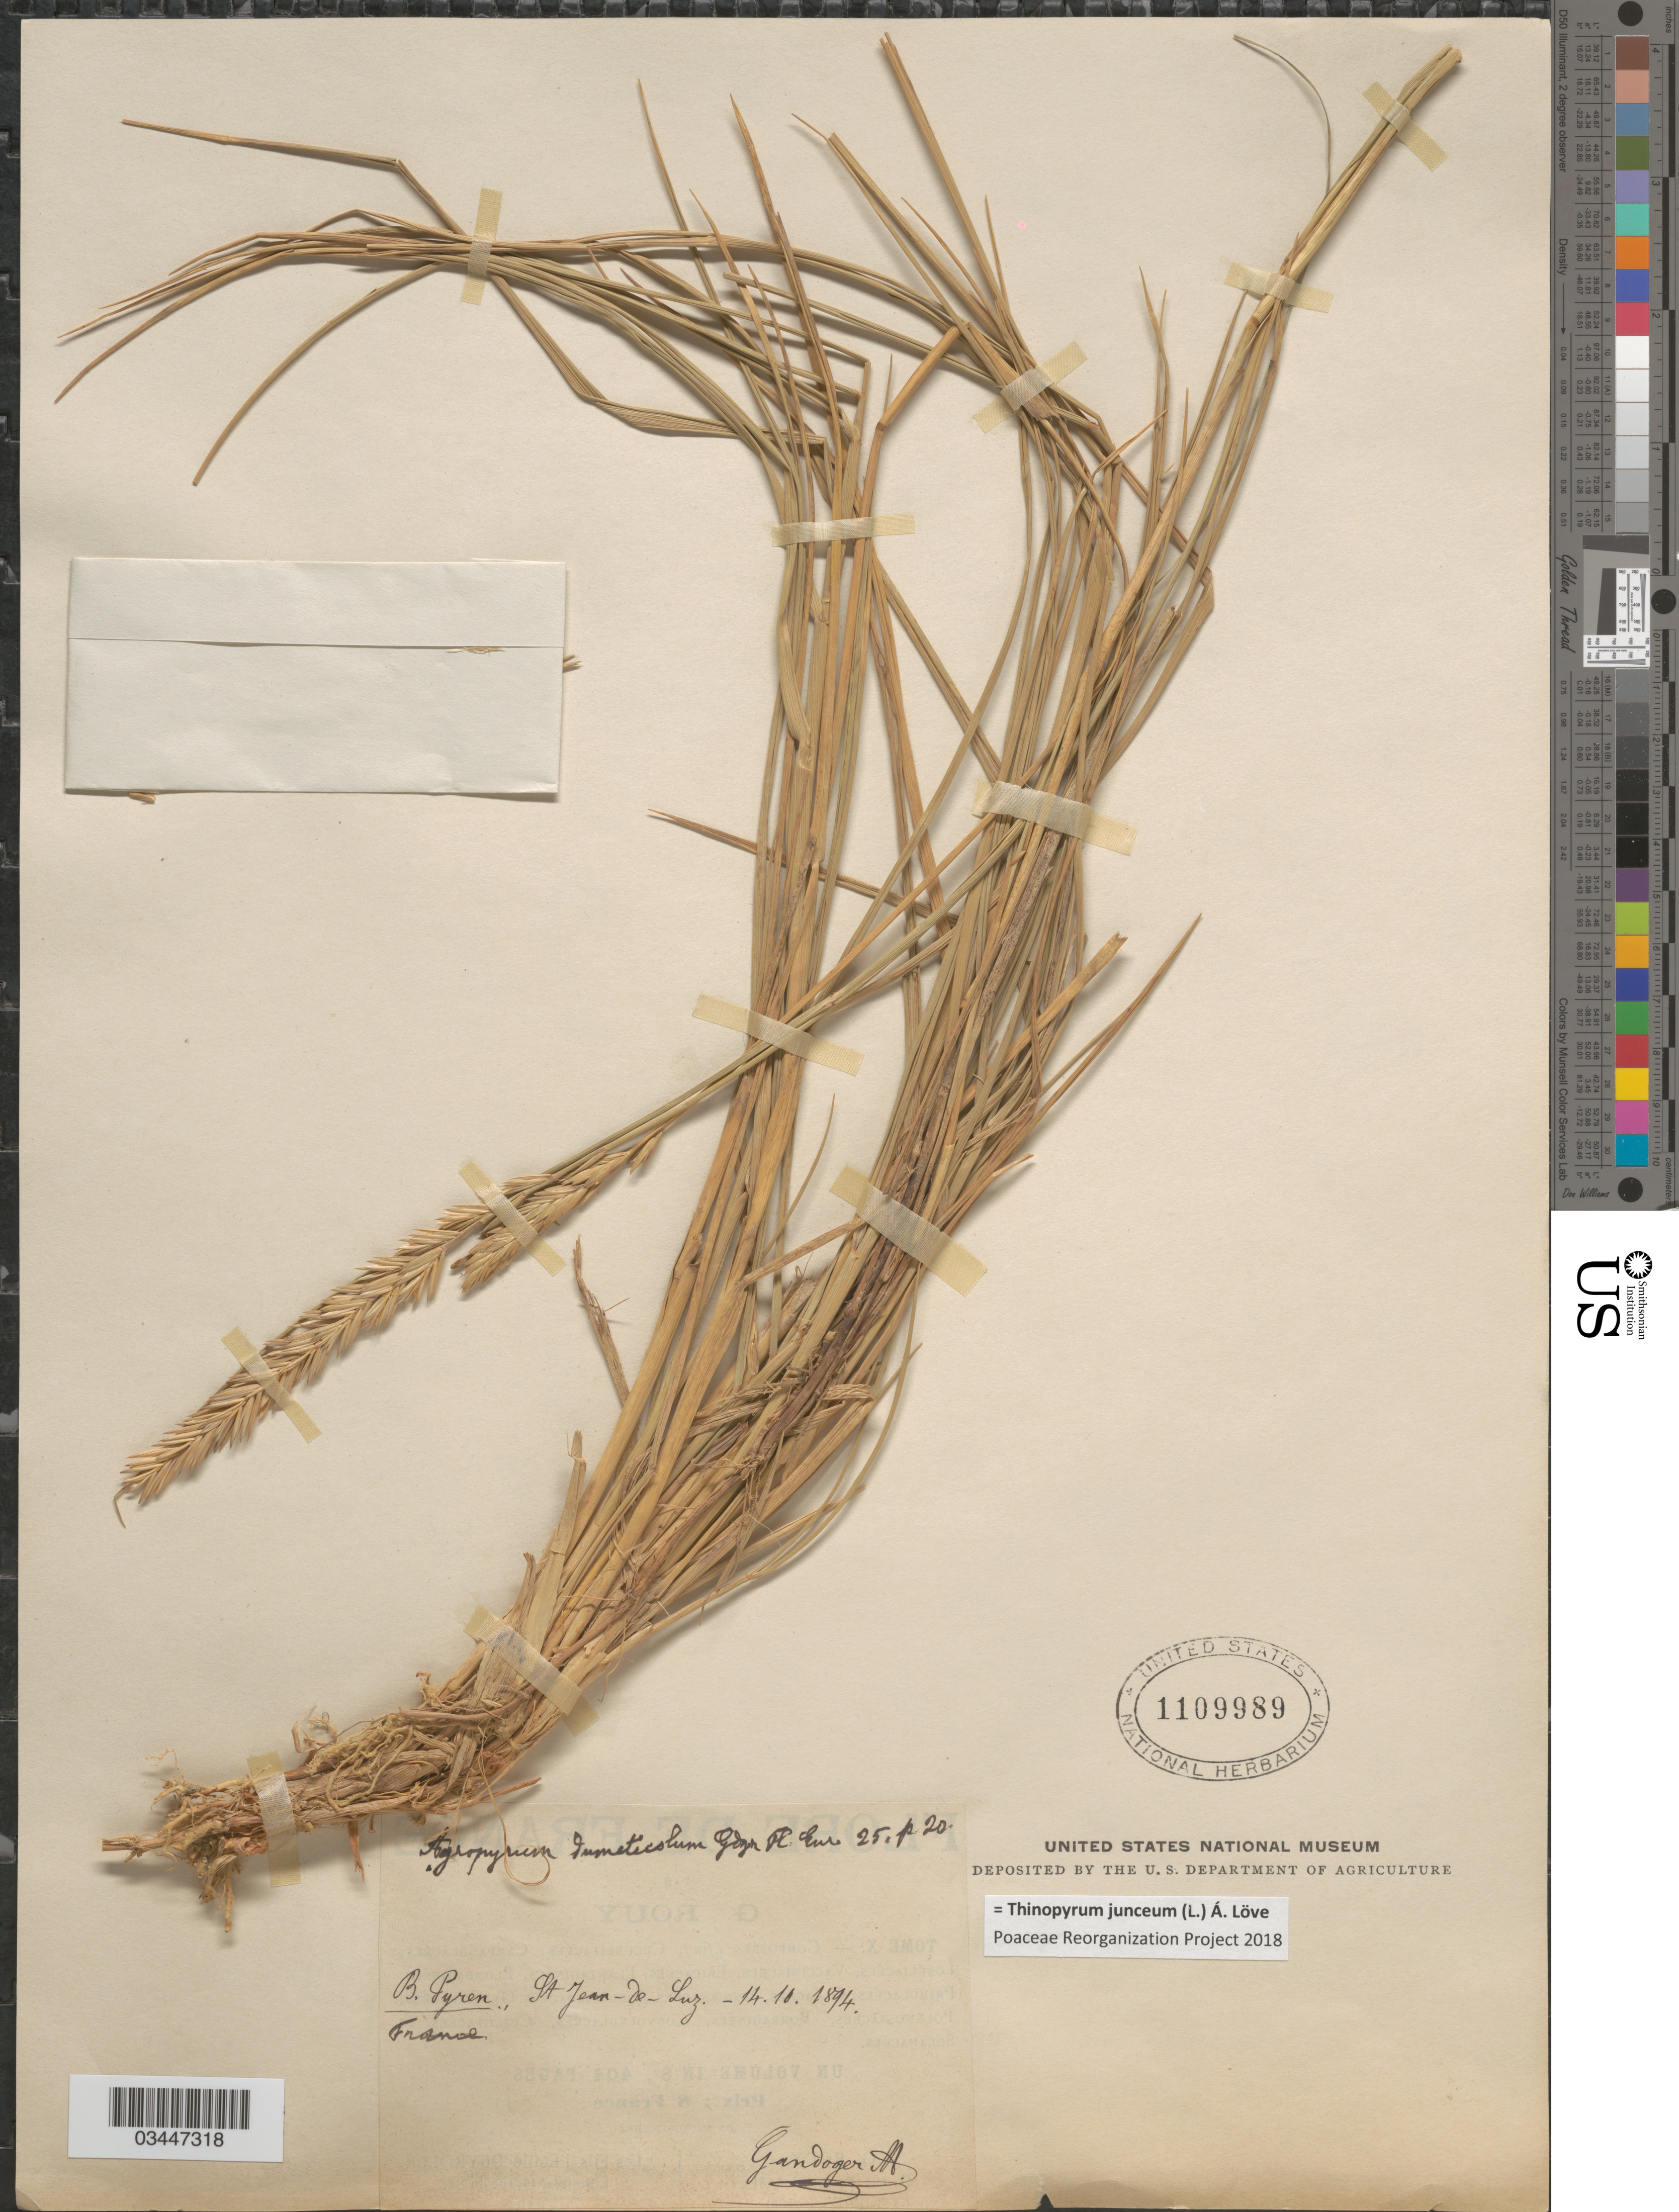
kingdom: Plantae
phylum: Tracheophyta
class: Liliopsida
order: Poales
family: Poaceae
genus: Thinopyrum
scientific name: Thinopyrum junceum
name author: (L.) Á. Löve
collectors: M. Gandoger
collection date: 1894-10-14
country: France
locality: B. Pyren., St Jean-de-Luz.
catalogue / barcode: US 1109989